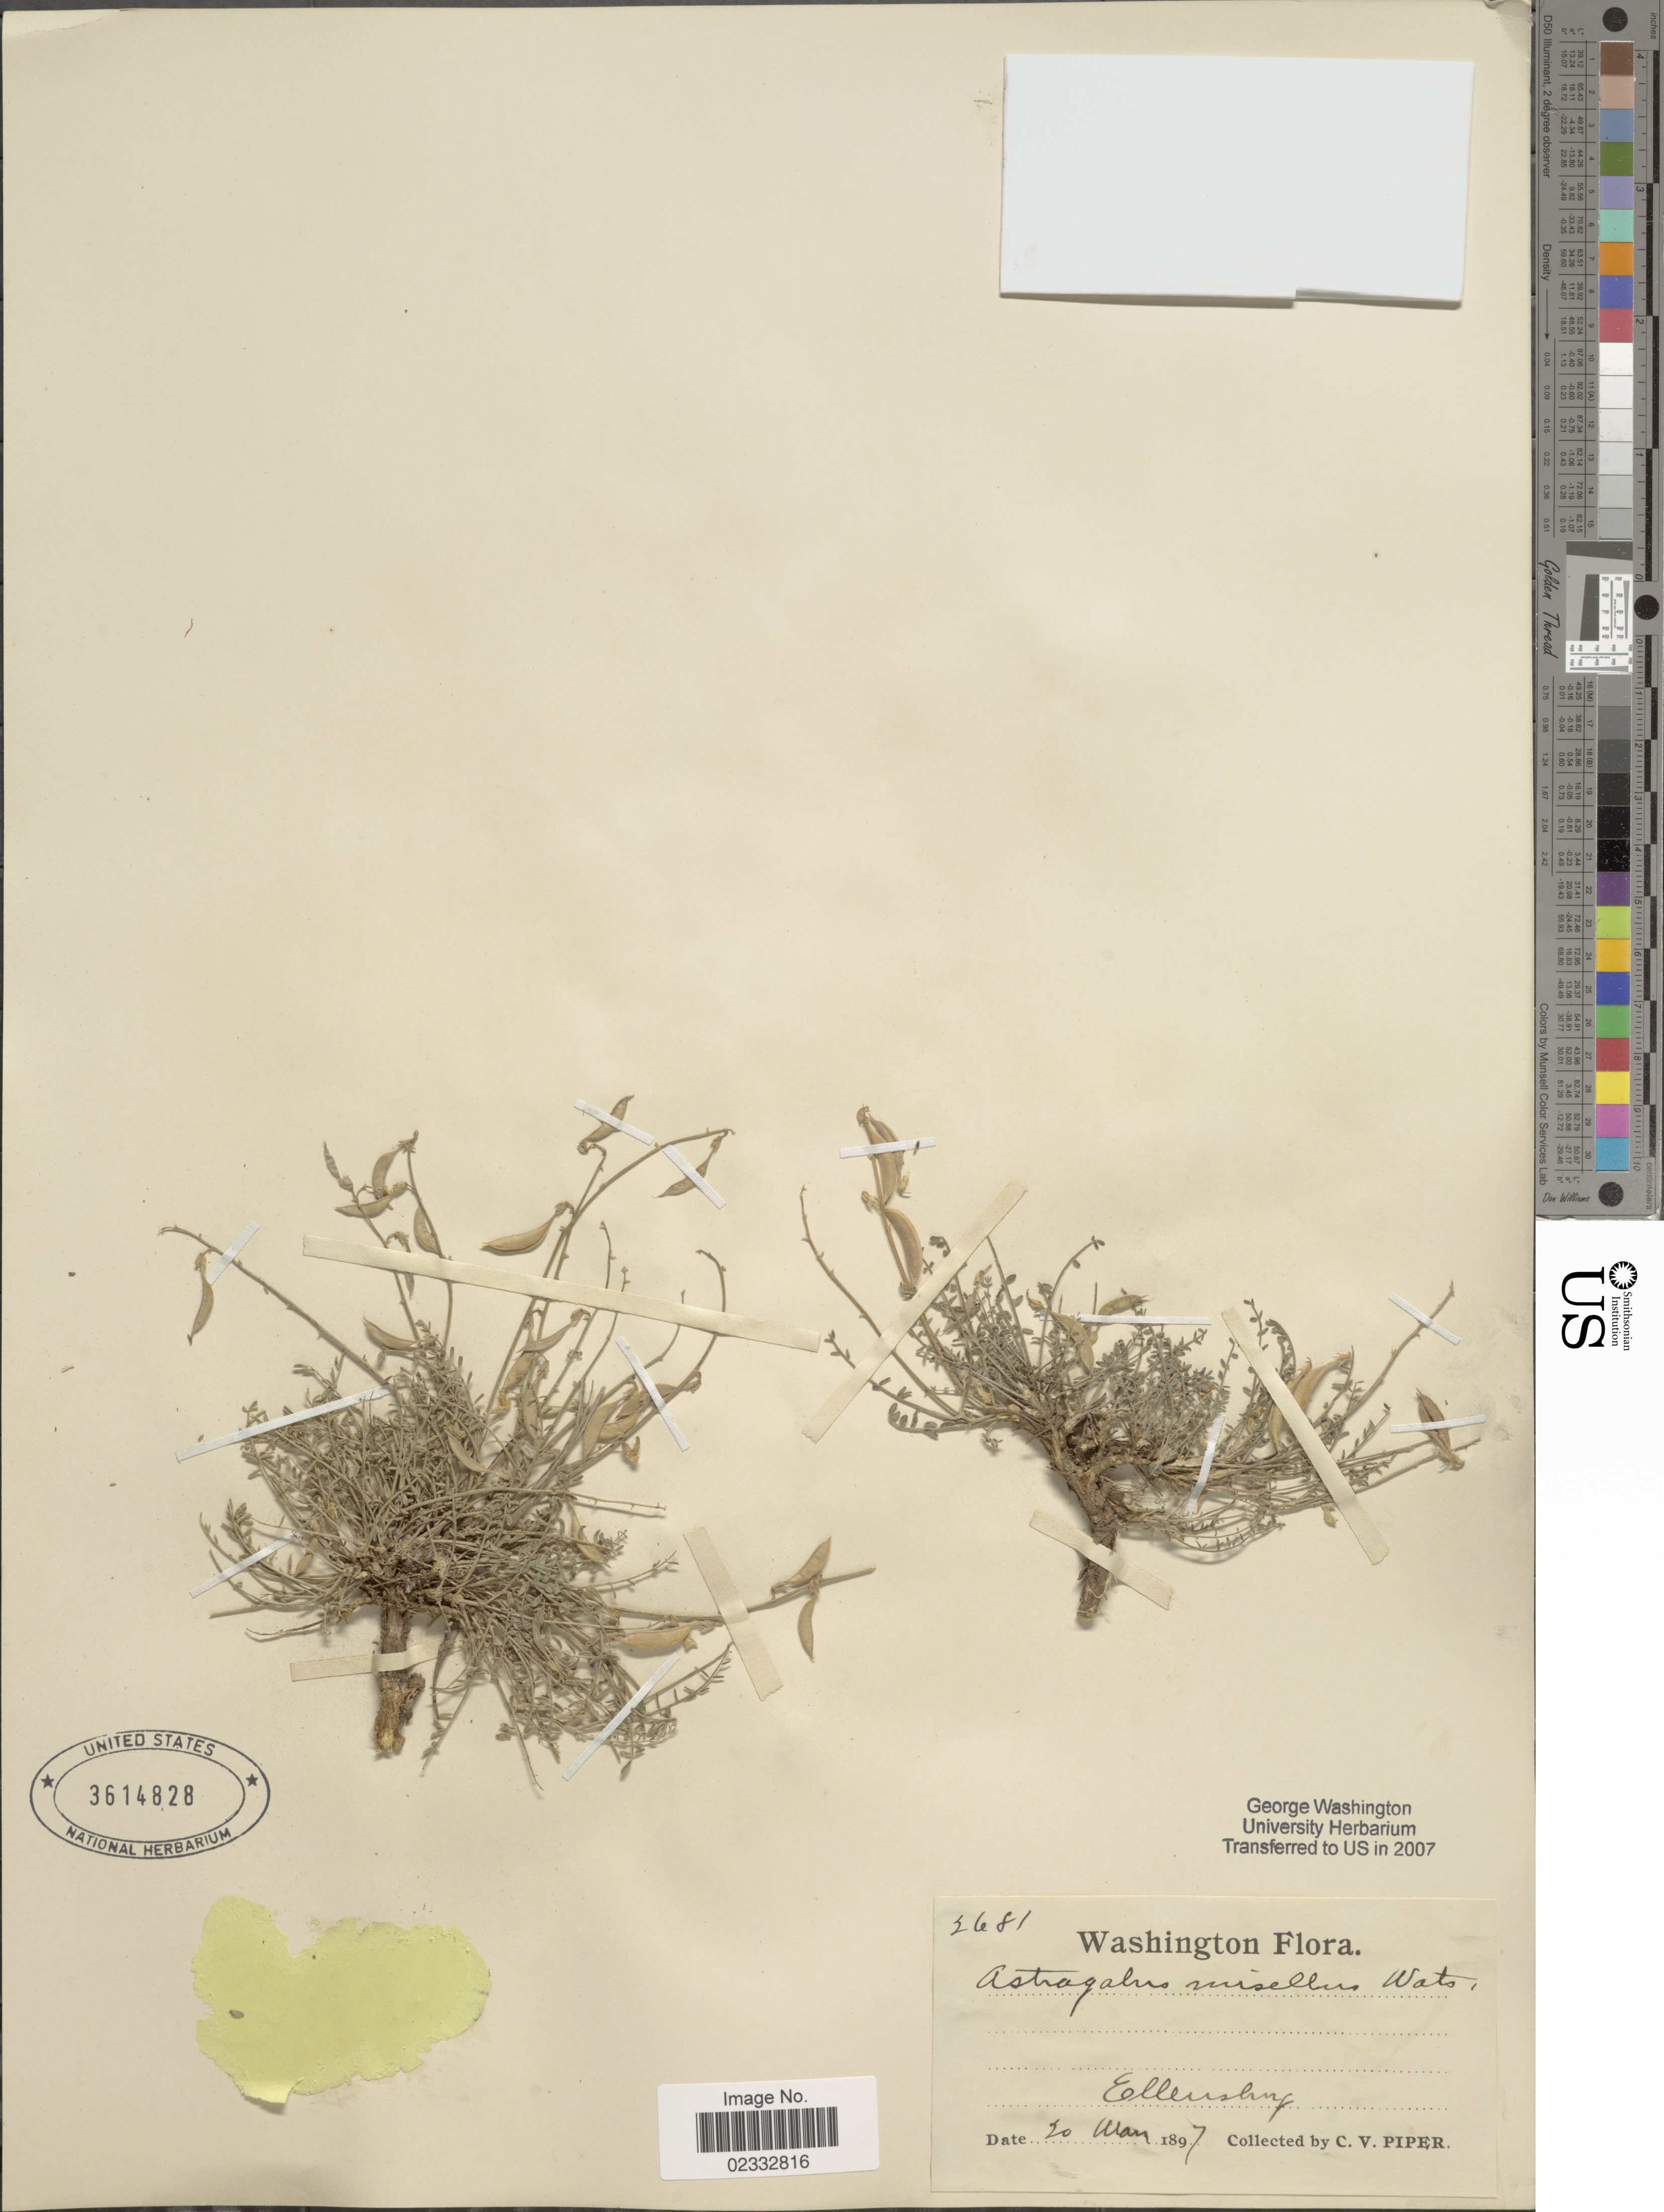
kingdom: Plantae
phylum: Tracheophyta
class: Magnoliopsida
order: Fabales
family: Fabaceae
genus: Astragalus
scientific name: Astragalus misellus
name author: S. Watson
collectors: C. V. Piper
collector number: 2681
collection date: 1897-03-20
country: United States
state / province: Washington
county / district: Kittitas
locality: Ellensburg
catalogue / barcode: US 3614828